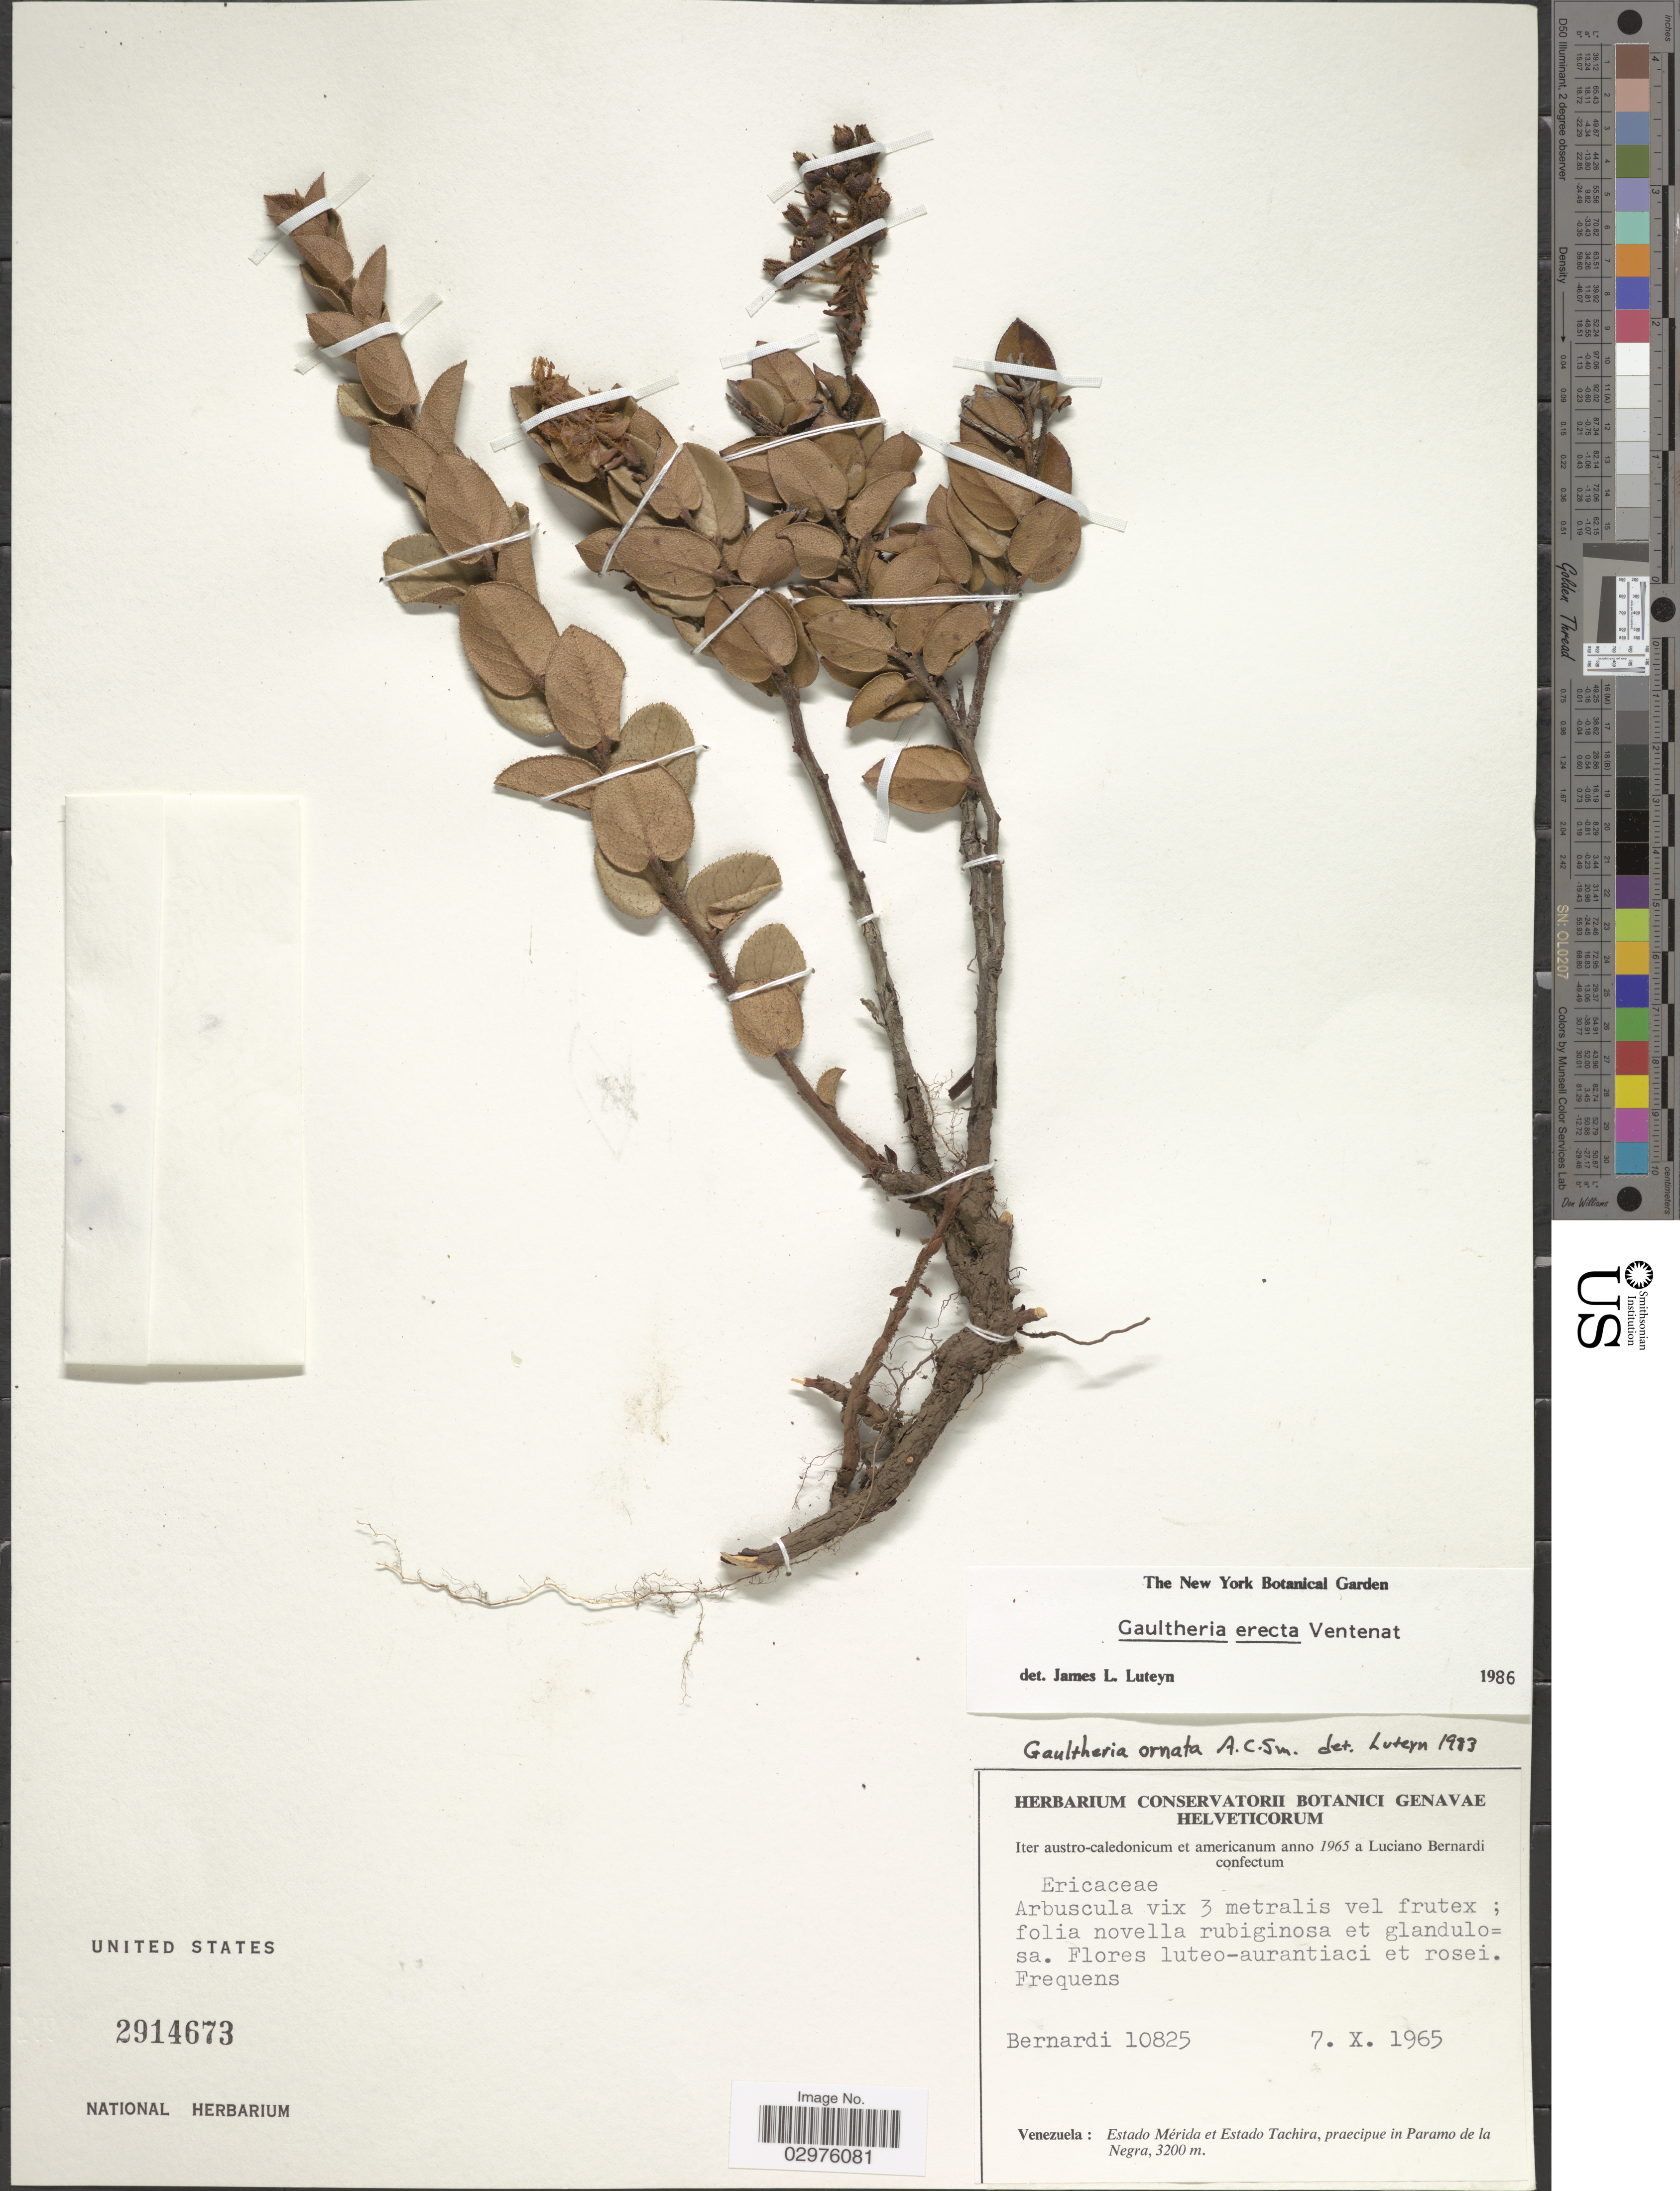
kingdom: Plantae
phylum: Tracheophyta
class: Magnoliopsida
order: Ericales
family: Ericaceae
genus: Gaultheria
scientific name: Gaultheria erecta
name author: Vent.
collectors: L. Bernardi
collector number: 10825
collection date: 1965-10-07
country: Venezuela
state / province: Mérida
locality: Estado Mérida et Estado Tachira, praecipue in Paramo de la Negra.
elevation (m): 3200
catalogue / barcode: US 2914673